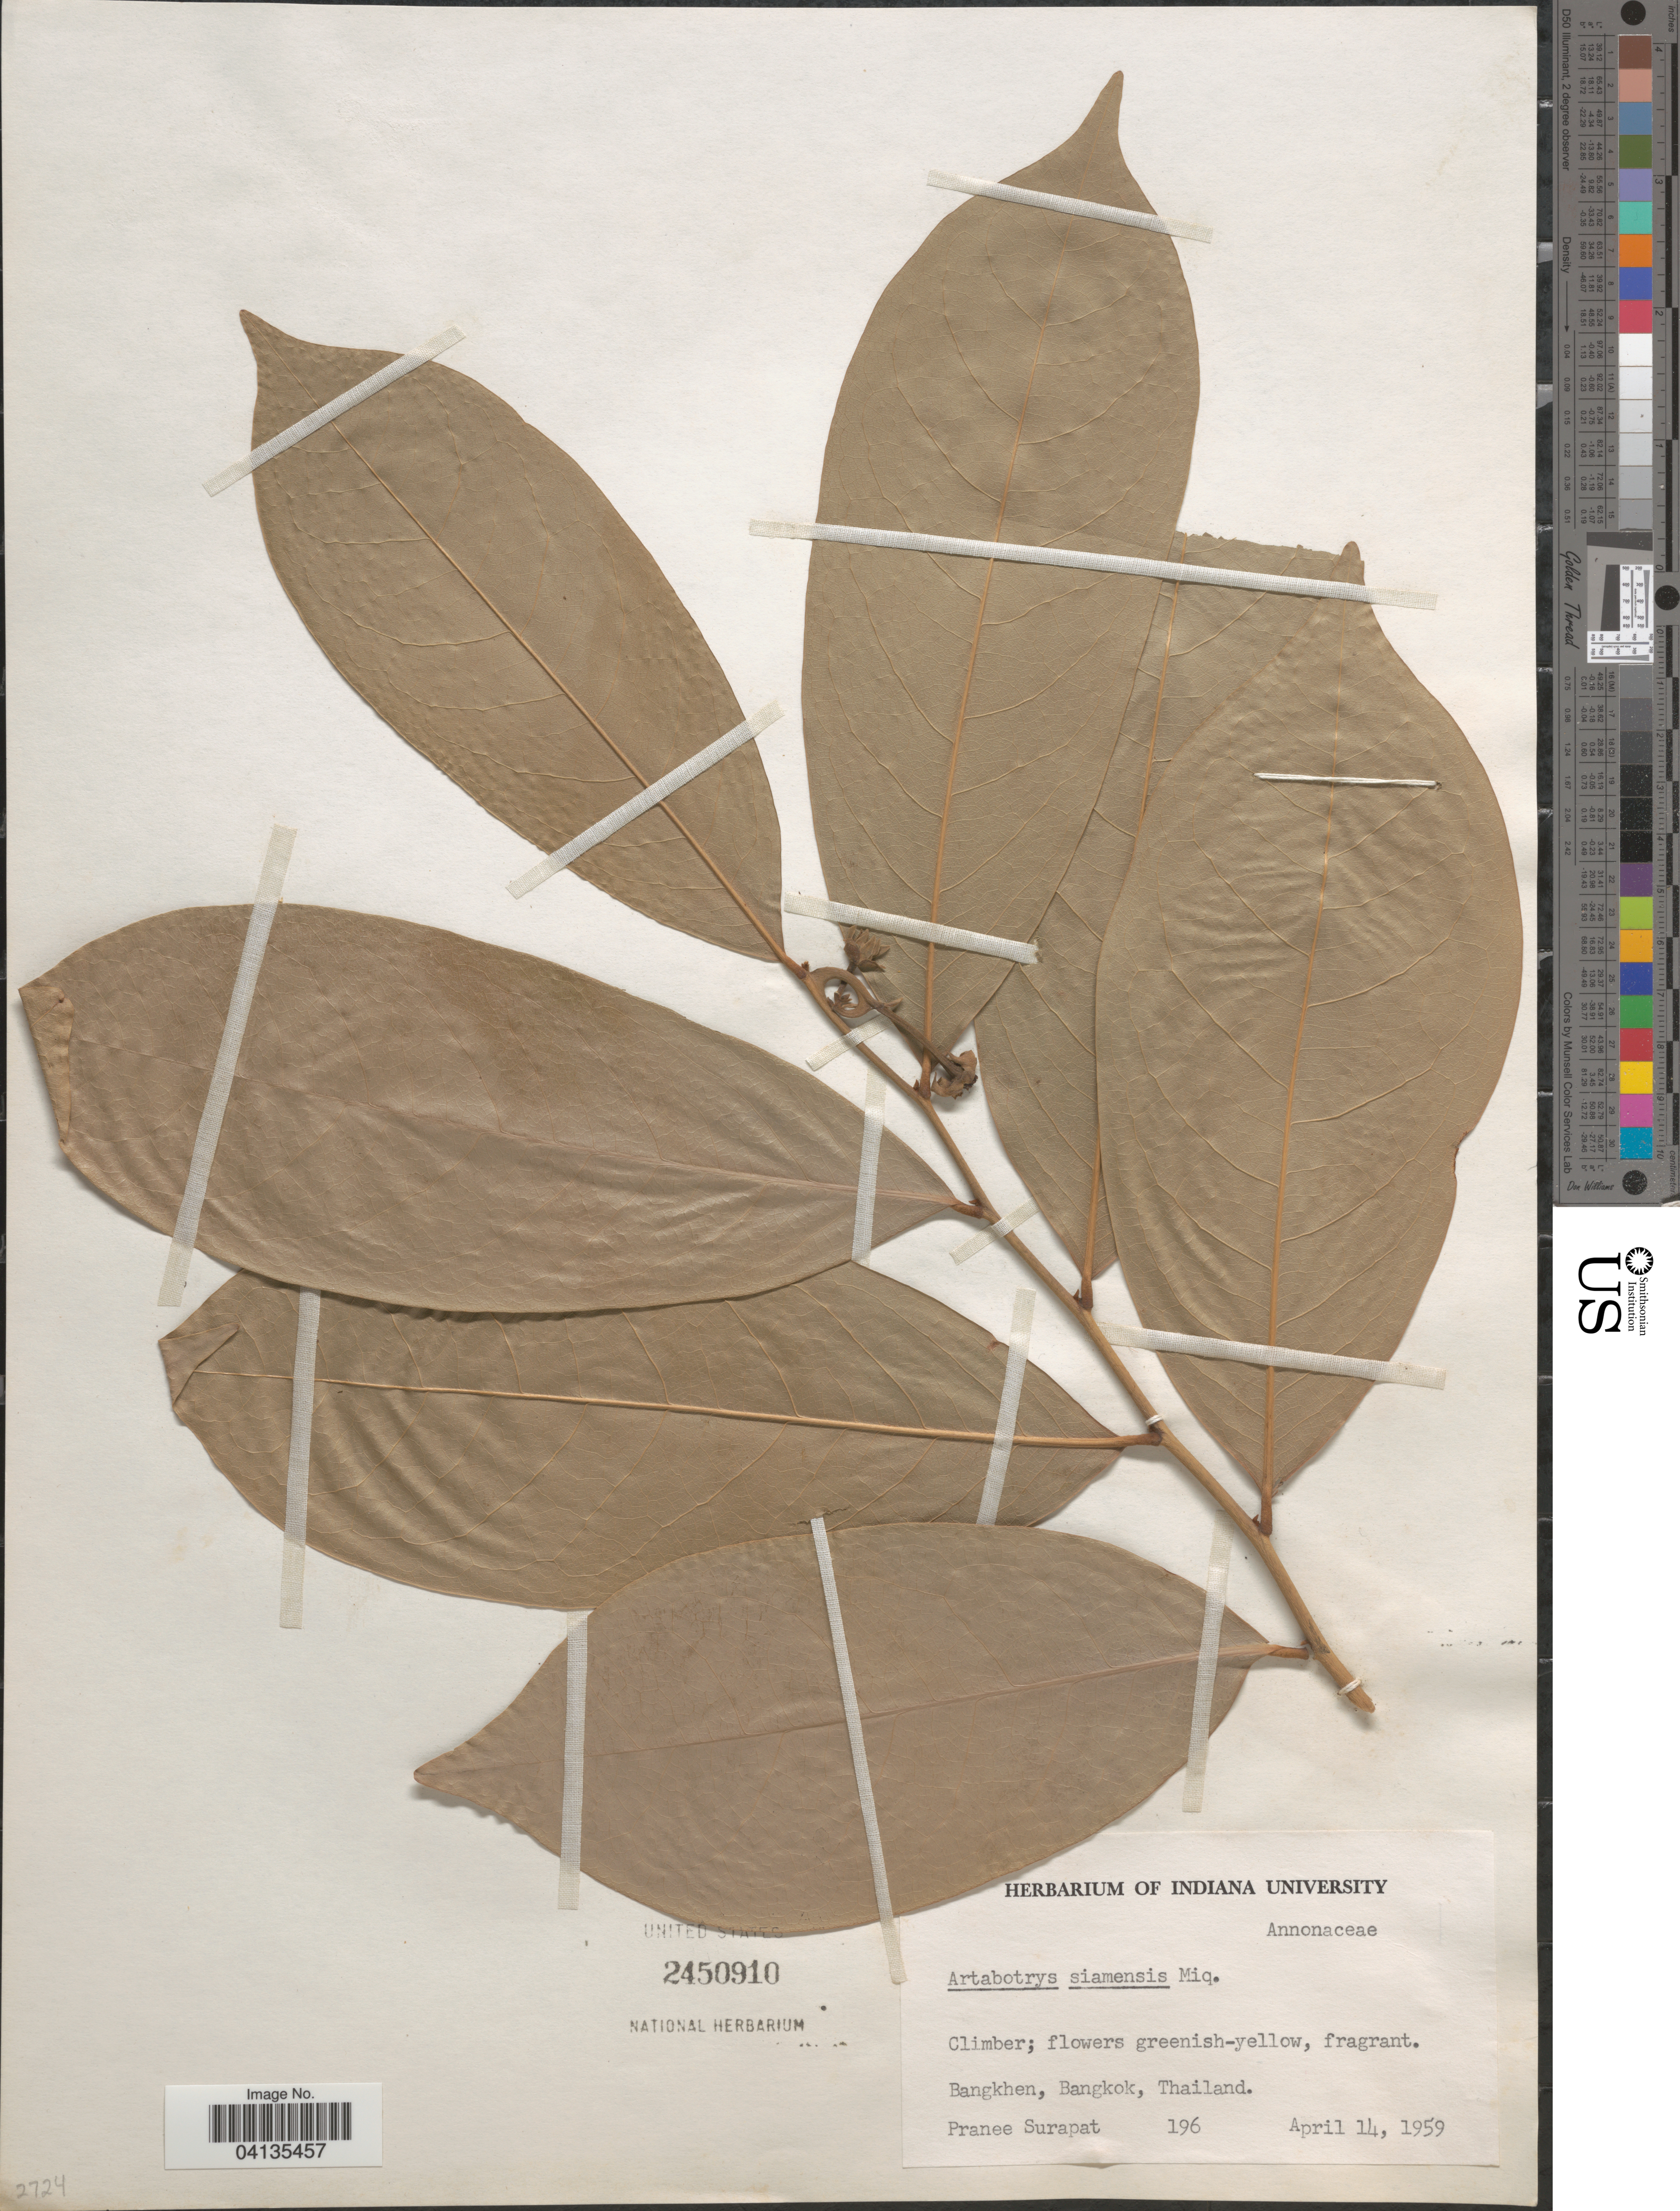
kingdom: Plantae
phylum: Tracheophyta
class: Magnoliopsida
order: Magnoliales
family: Annonaceae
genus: Artabotrys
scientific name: Artabotrys siamensis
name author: Miq.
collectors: P. Surapat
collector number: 196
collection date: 1959-04-14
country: Thailand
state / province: Bangkok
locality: Bangkhen.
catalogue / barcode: US 2450910